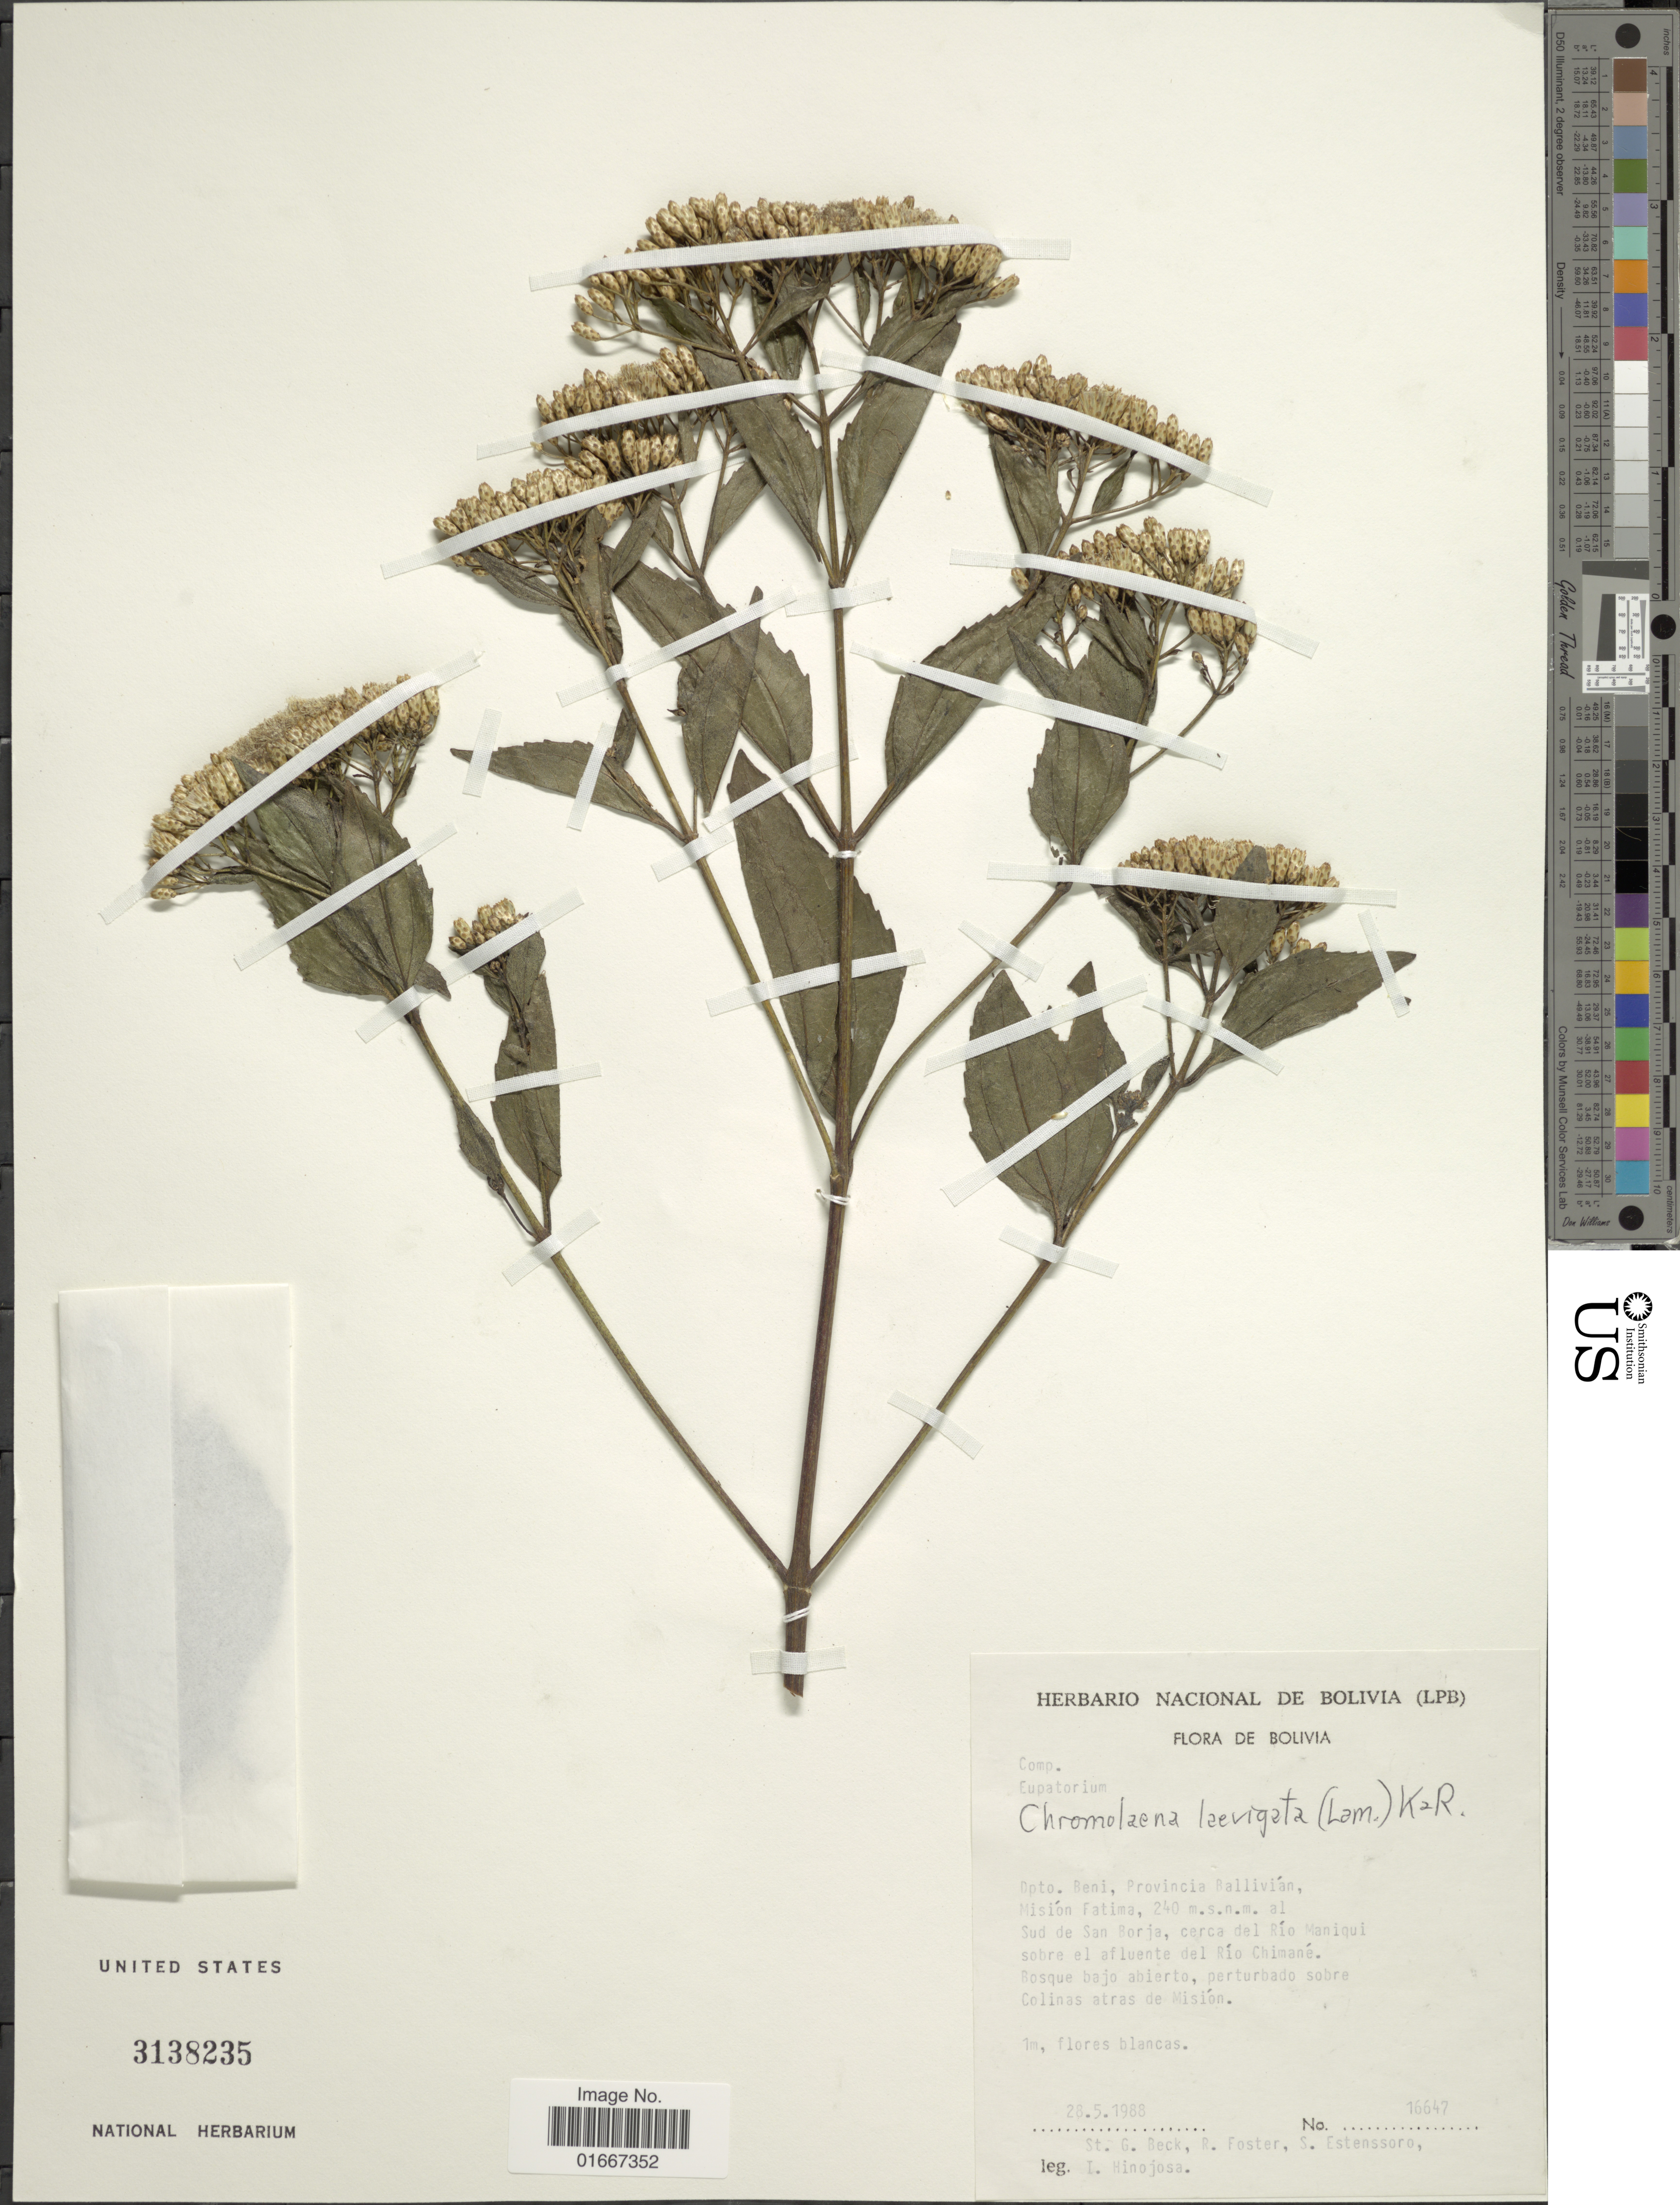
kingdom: Plantae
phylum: Tracheophyta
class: Magnoliopsida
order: Asterales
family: Asteraceae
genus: Chromolaena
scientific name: Chromolaena laevigata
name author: (Lam.) R.M. King & H. Rob.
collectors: S. G. Beck, R. Foster, S. Estensoro, I. Hinojosa & S. Estenssoro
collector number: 16647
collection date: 1988-05-28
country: Bolivia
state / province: Beni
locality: Provincia Ballivian, Mision Fatima, al Sud de San Borja, cerca del Rio Maniqui sobre el afluente del Rio Chimane. Bosque bajo abierto, perturbado sobre Colinas atras de Mision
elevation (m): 240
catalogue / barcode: US 3138235